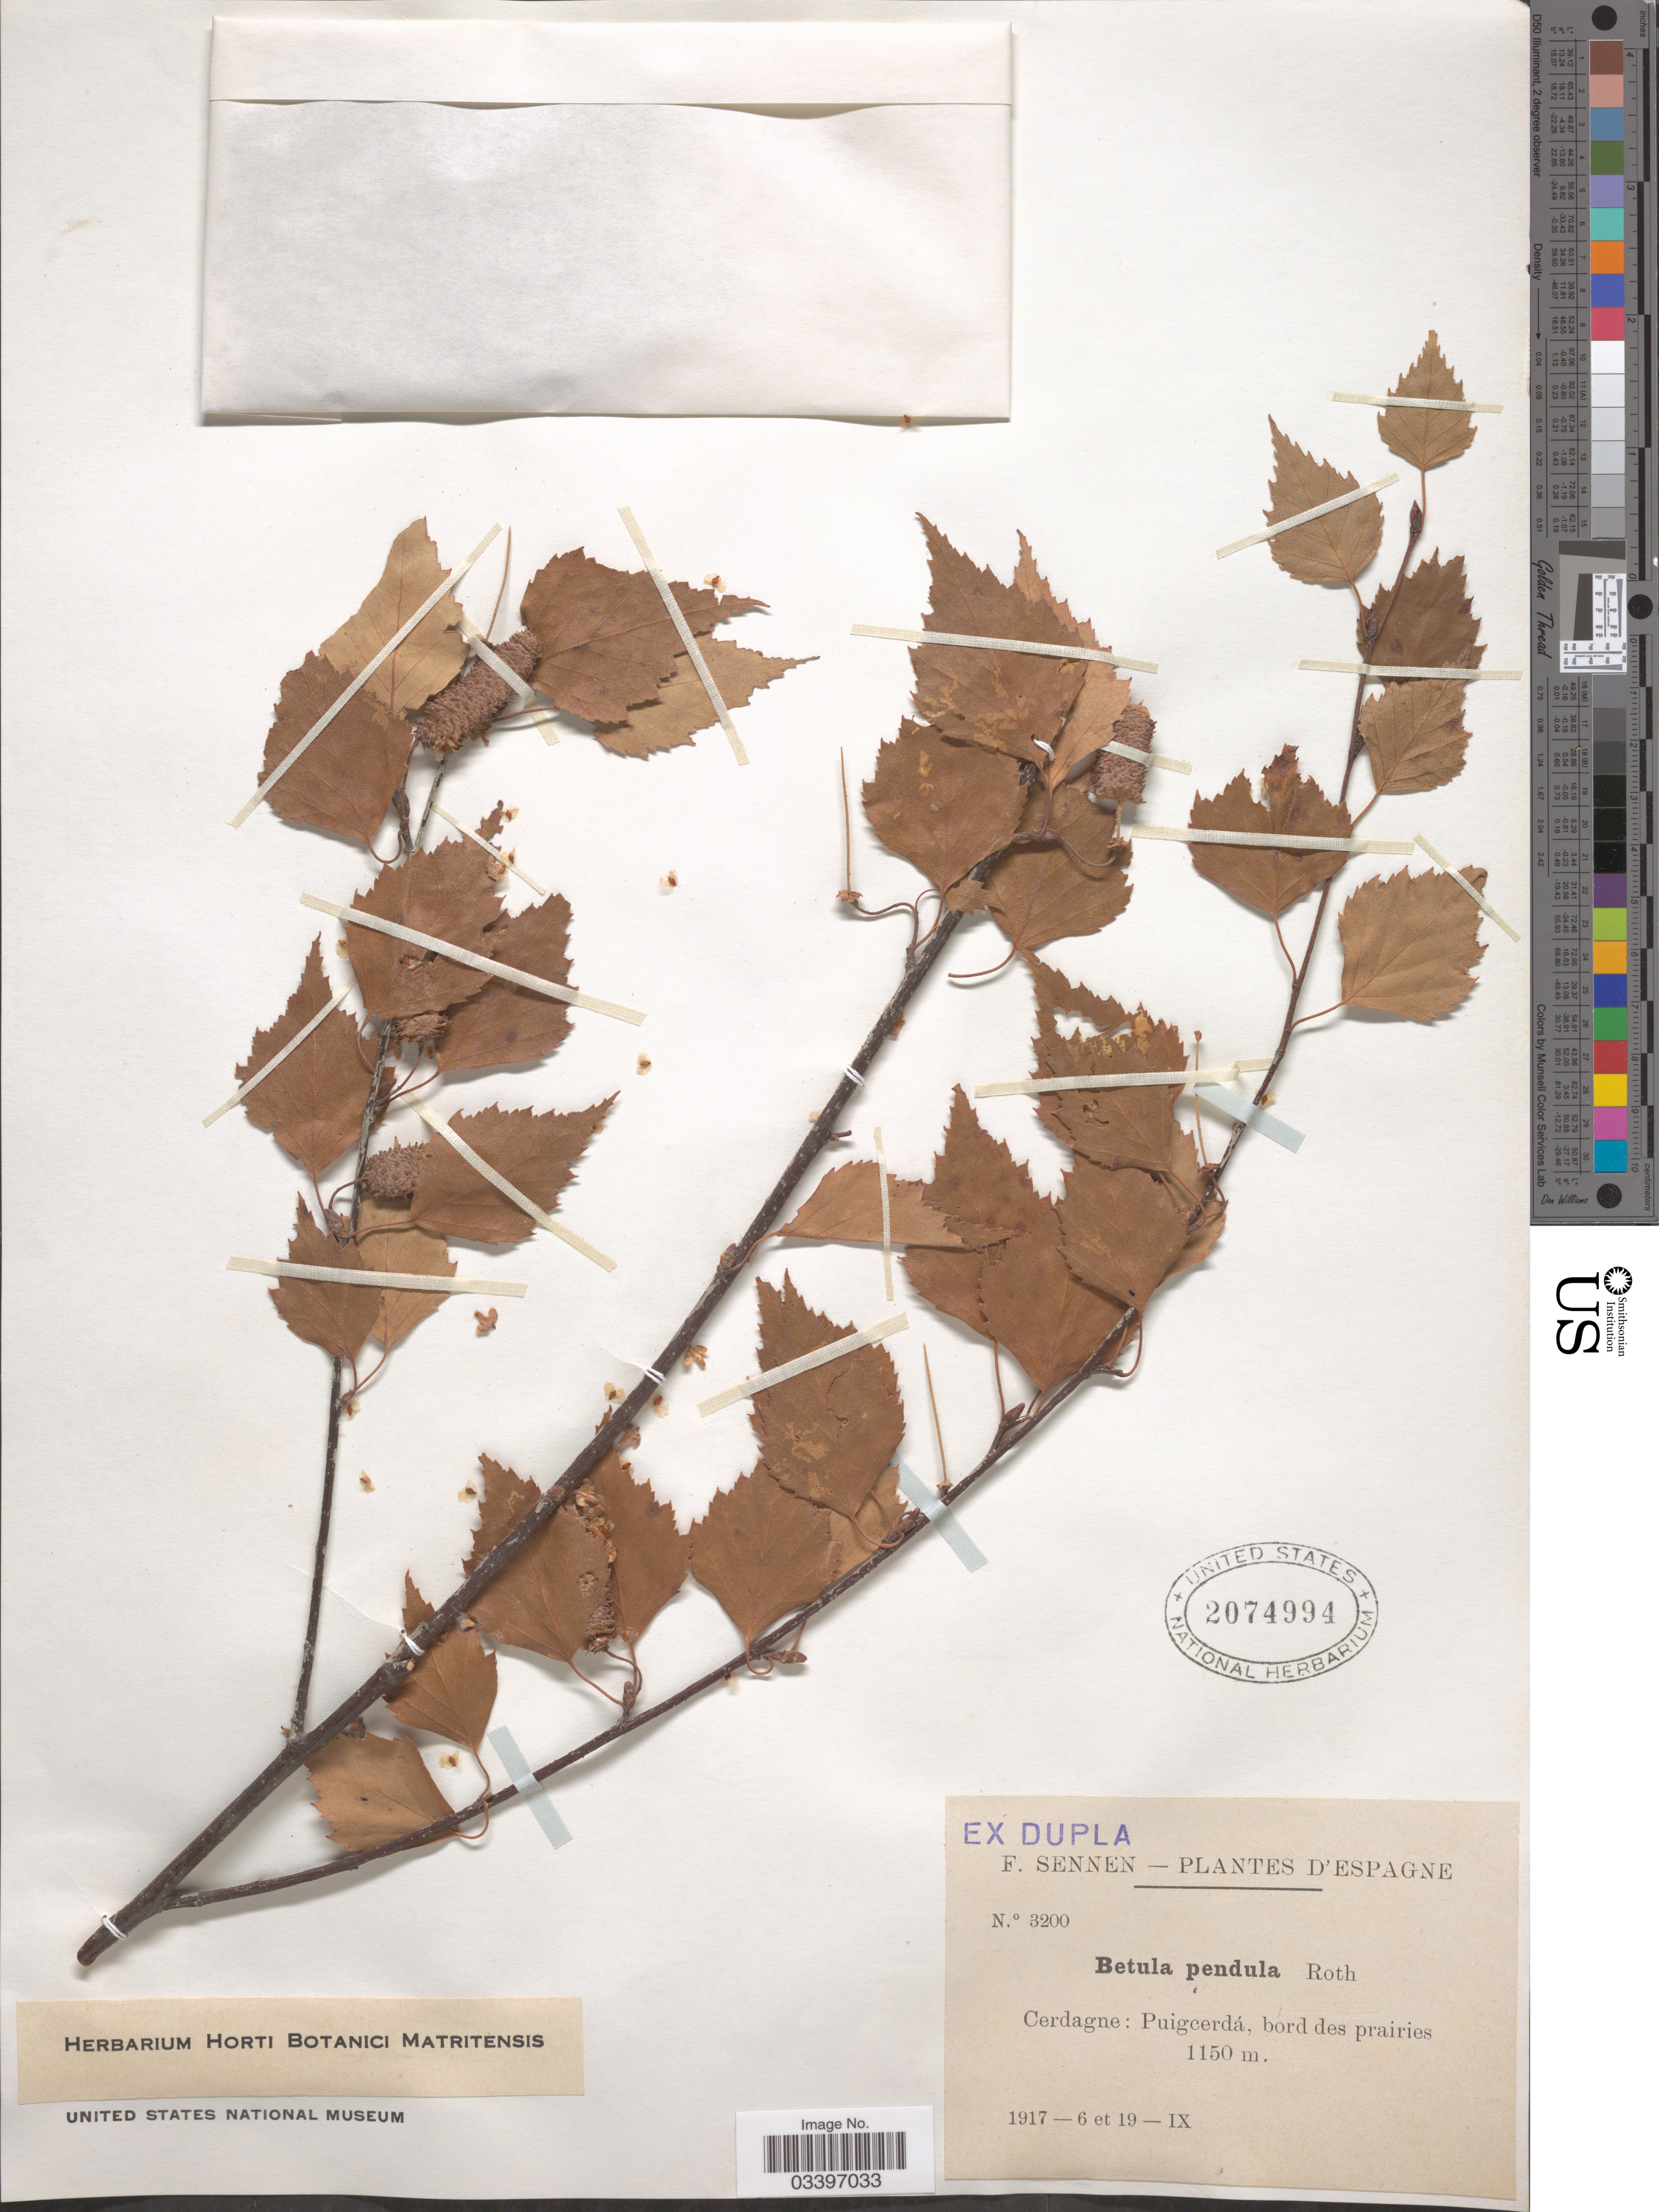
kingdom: Plantae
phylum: Tracheophyta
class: Magnoliopsida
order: Fagales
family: Betulaceae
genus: Betula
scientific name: Betula pendula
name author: Roth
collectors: E. Sennen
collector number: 3200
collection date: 1917-09-06/1917-09-19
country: Spain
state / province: Islas Baleares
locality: Espagne. Cerdagne: Puigcerdá, bord des prairies.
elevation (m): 1150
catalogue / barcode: US 2074994